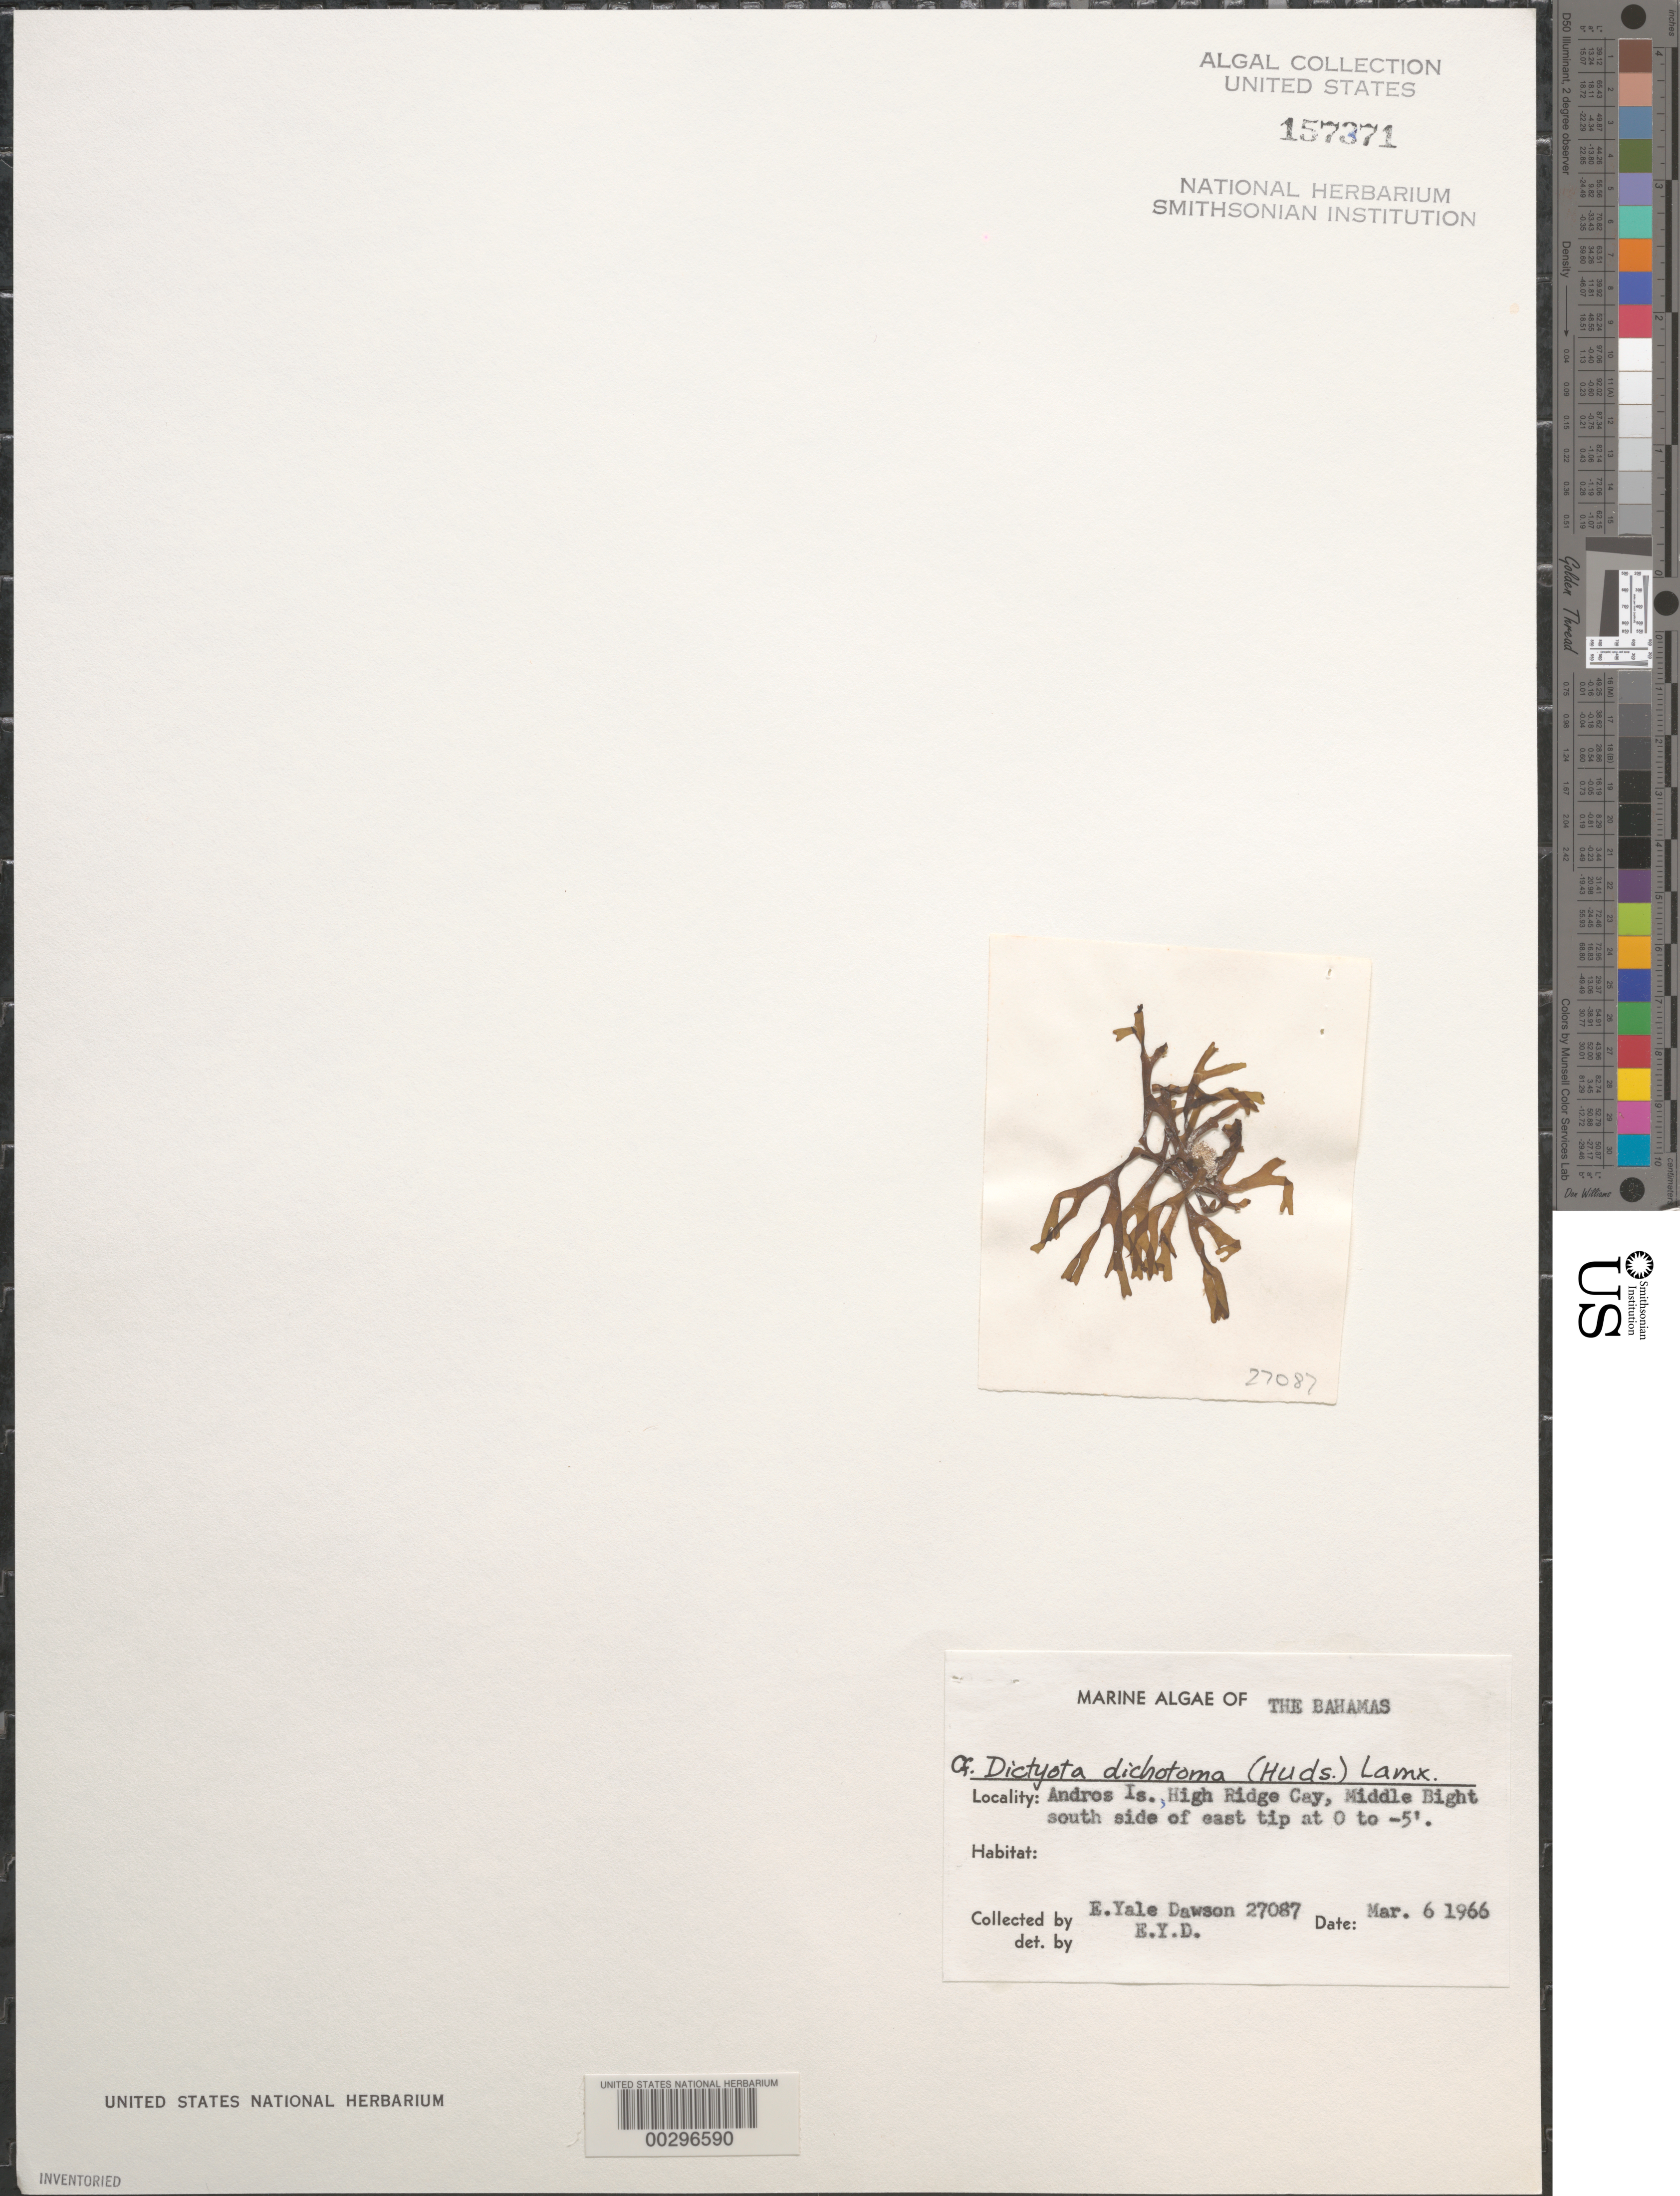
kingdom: Chromista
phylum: Ochrophyta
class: Phaeophyceae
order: Dictyotales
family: Dictyotaceae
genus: Dictyota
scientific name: Dictyota dichotoma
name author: (Huds.) J.V.Lamouroux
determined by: Dawson, E. Y.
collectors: E. Y. Dawson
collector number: EYD 27087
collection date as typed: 06 Mar 1966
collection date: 1966-03-06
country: Bahamas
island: High Ridge Cay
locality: Middle Bight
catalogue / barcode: US 157371